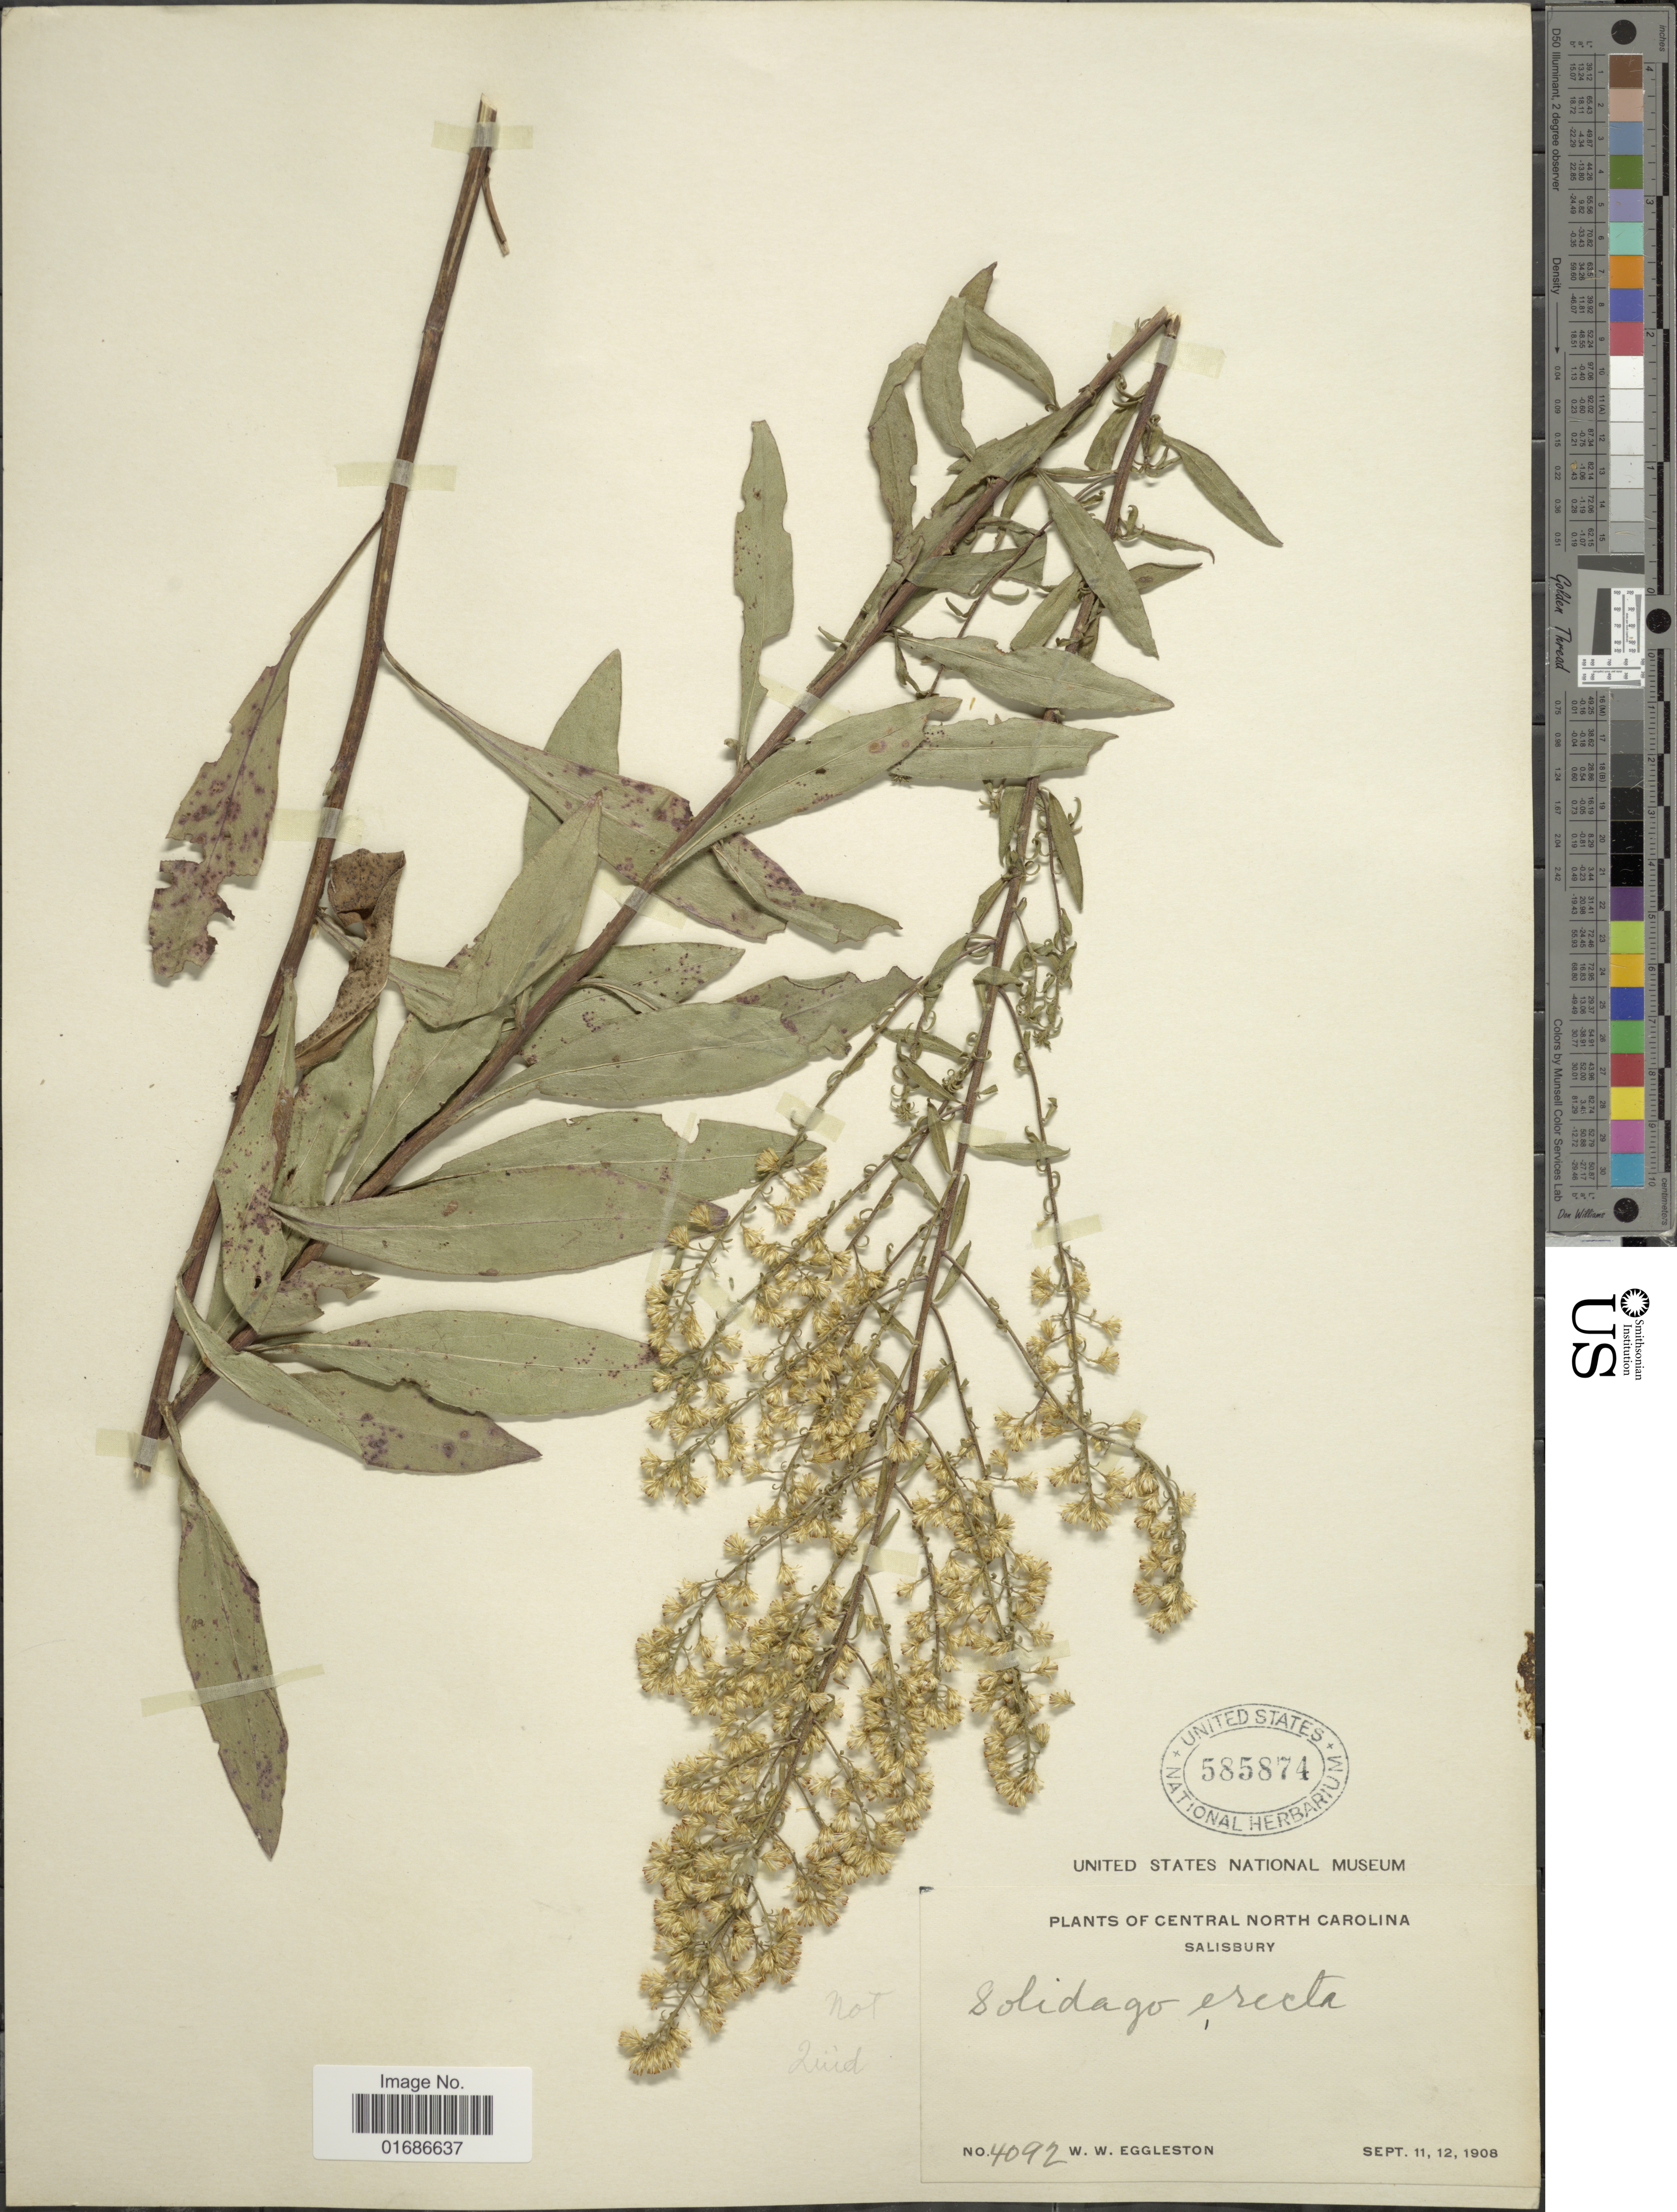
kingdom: Plantae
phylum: Tracheophyta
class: Magnoliopsida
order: Asterales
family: Asteraceae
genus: Solidago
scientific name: Solidago erecta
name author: Pursh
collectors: W. W. Eggleston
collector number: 4092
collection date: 1908-09-11/1908-09-12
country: United States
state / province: North Carolina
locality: Salisbury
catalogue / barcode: US 585874